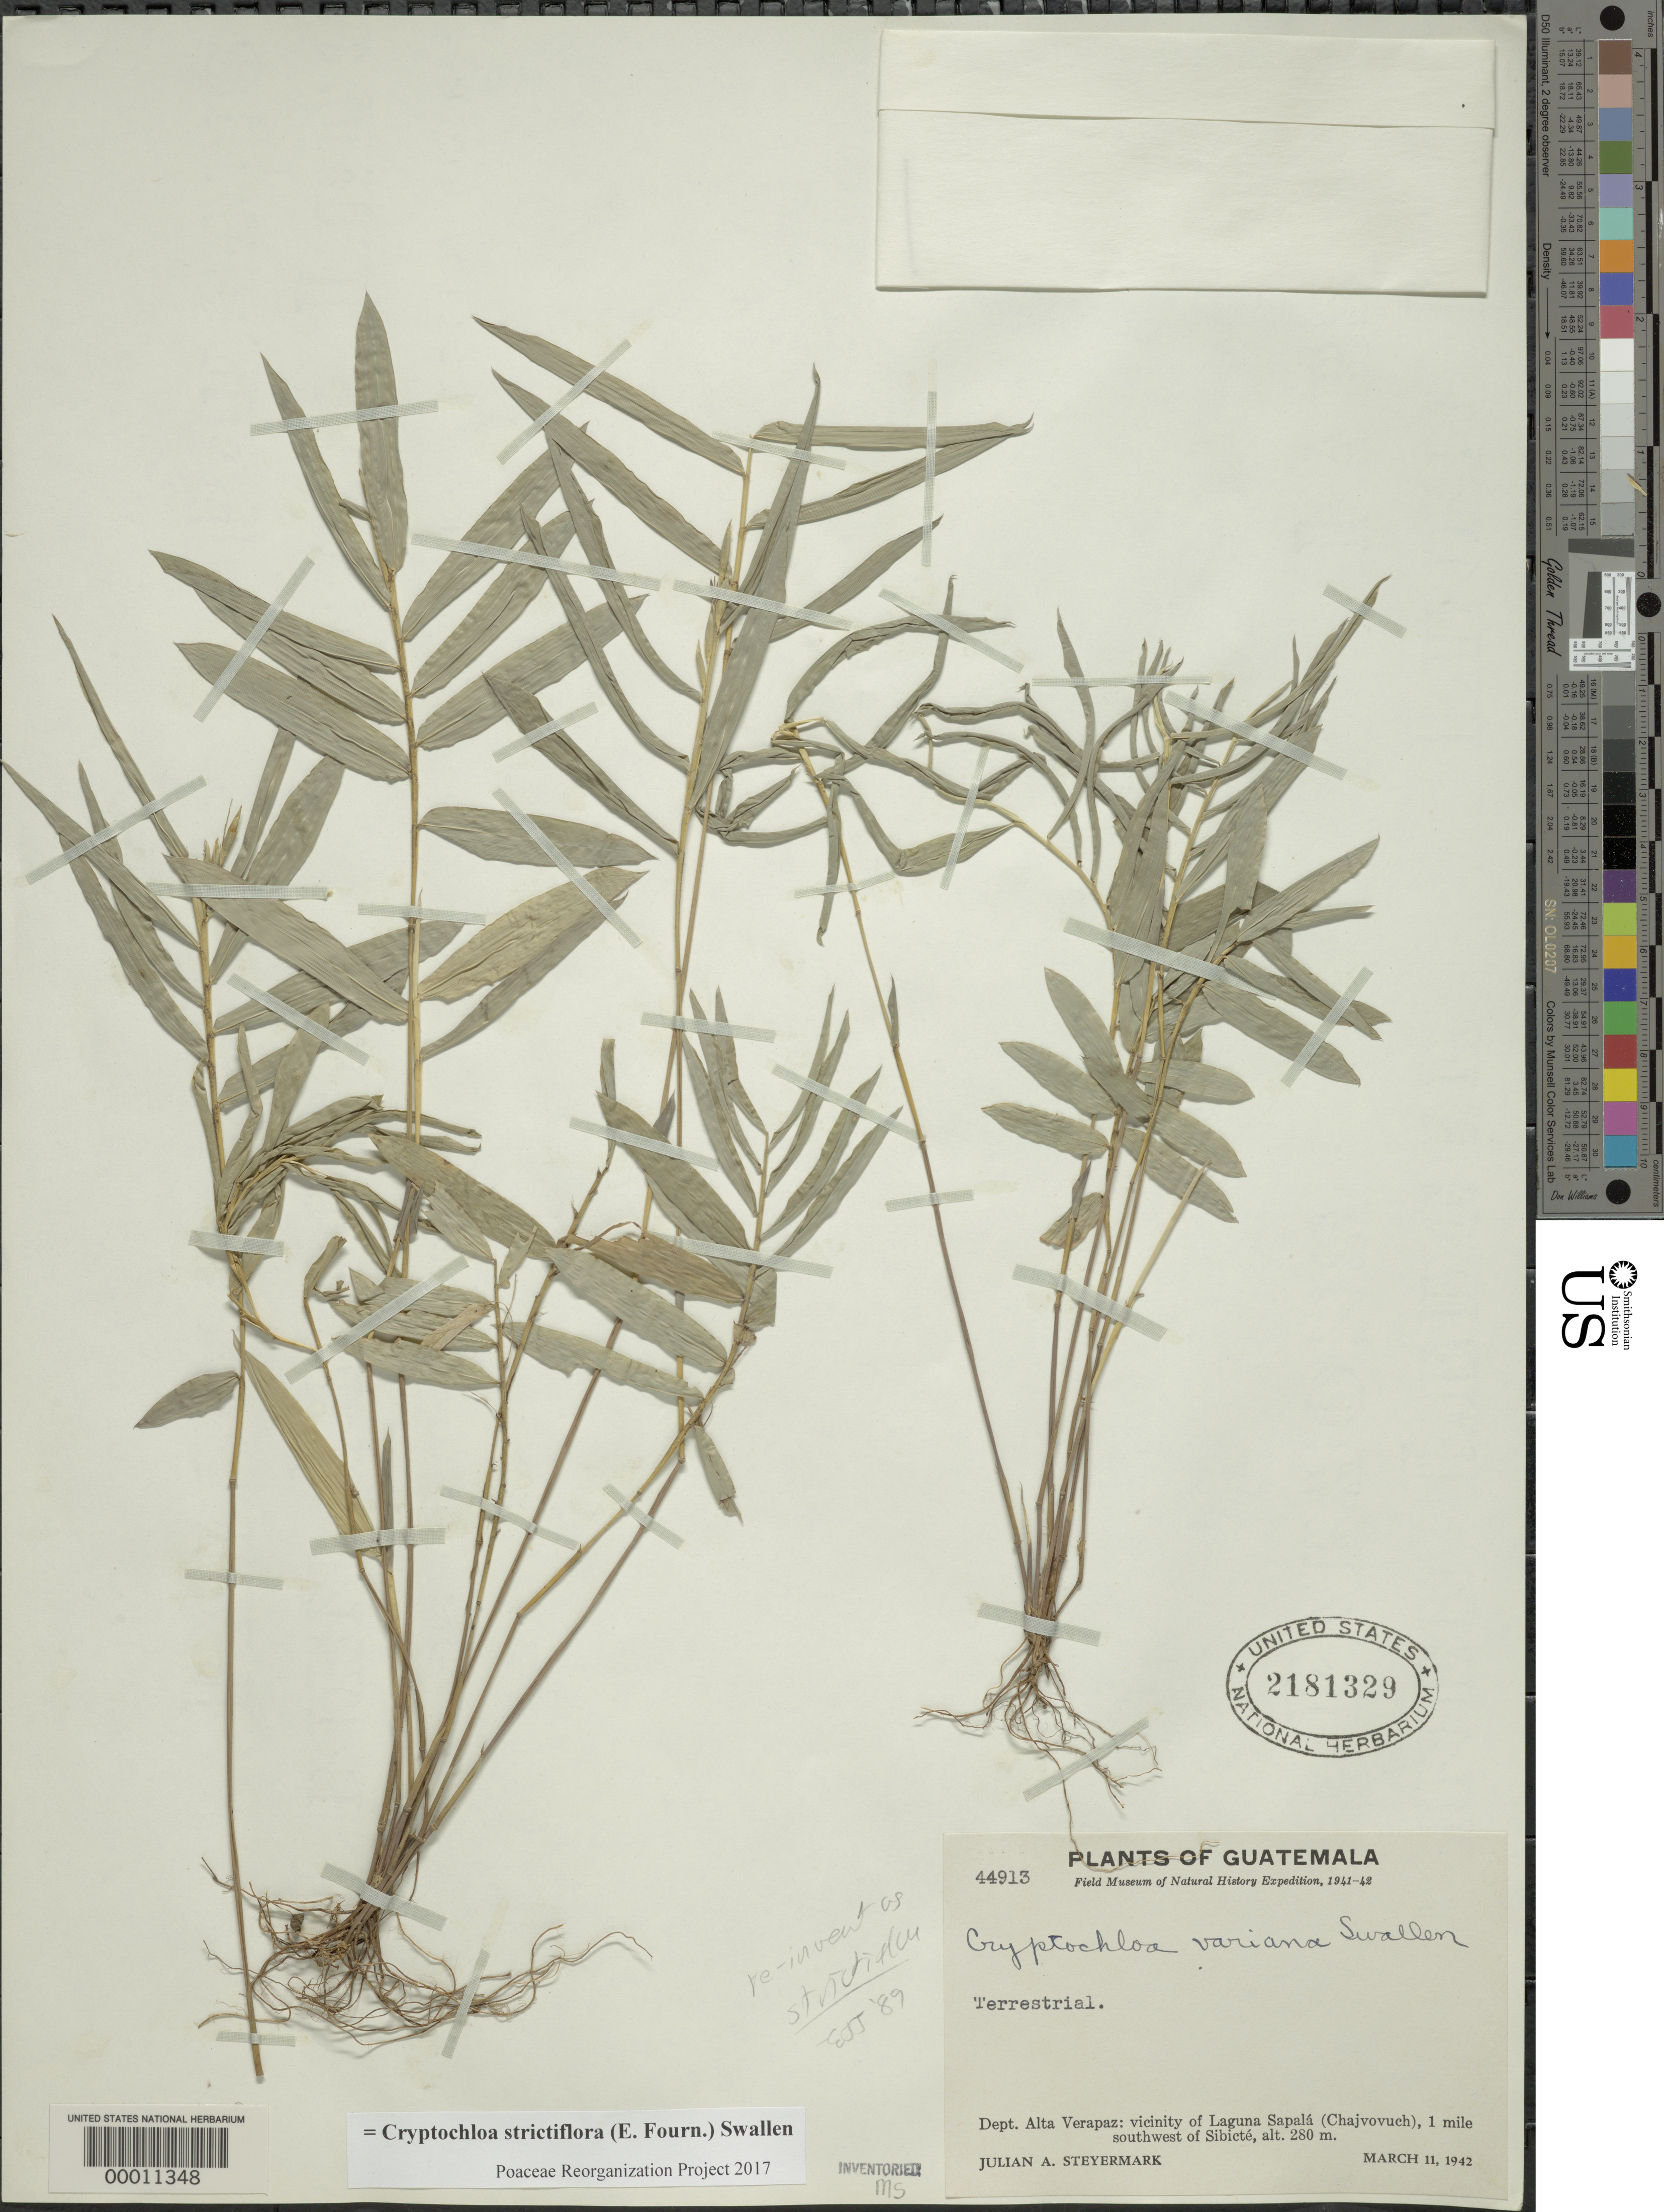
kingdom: Plantae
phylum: Tracheophyta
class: Liliopsida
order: Poales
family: Poaceae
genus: Cryptochloa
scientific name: Cryptochloa strictiflora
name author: (E. Fourn.) Swallen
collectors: J. Steyermark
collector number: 44913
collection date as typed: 11 Mar 1942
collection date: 1942-03-11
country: Guatemala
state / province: Alta Verapaz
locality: Vicinity of Laguna Sapala, 1 mi SW of Sibicte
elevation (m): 280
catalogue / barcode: US 2181329